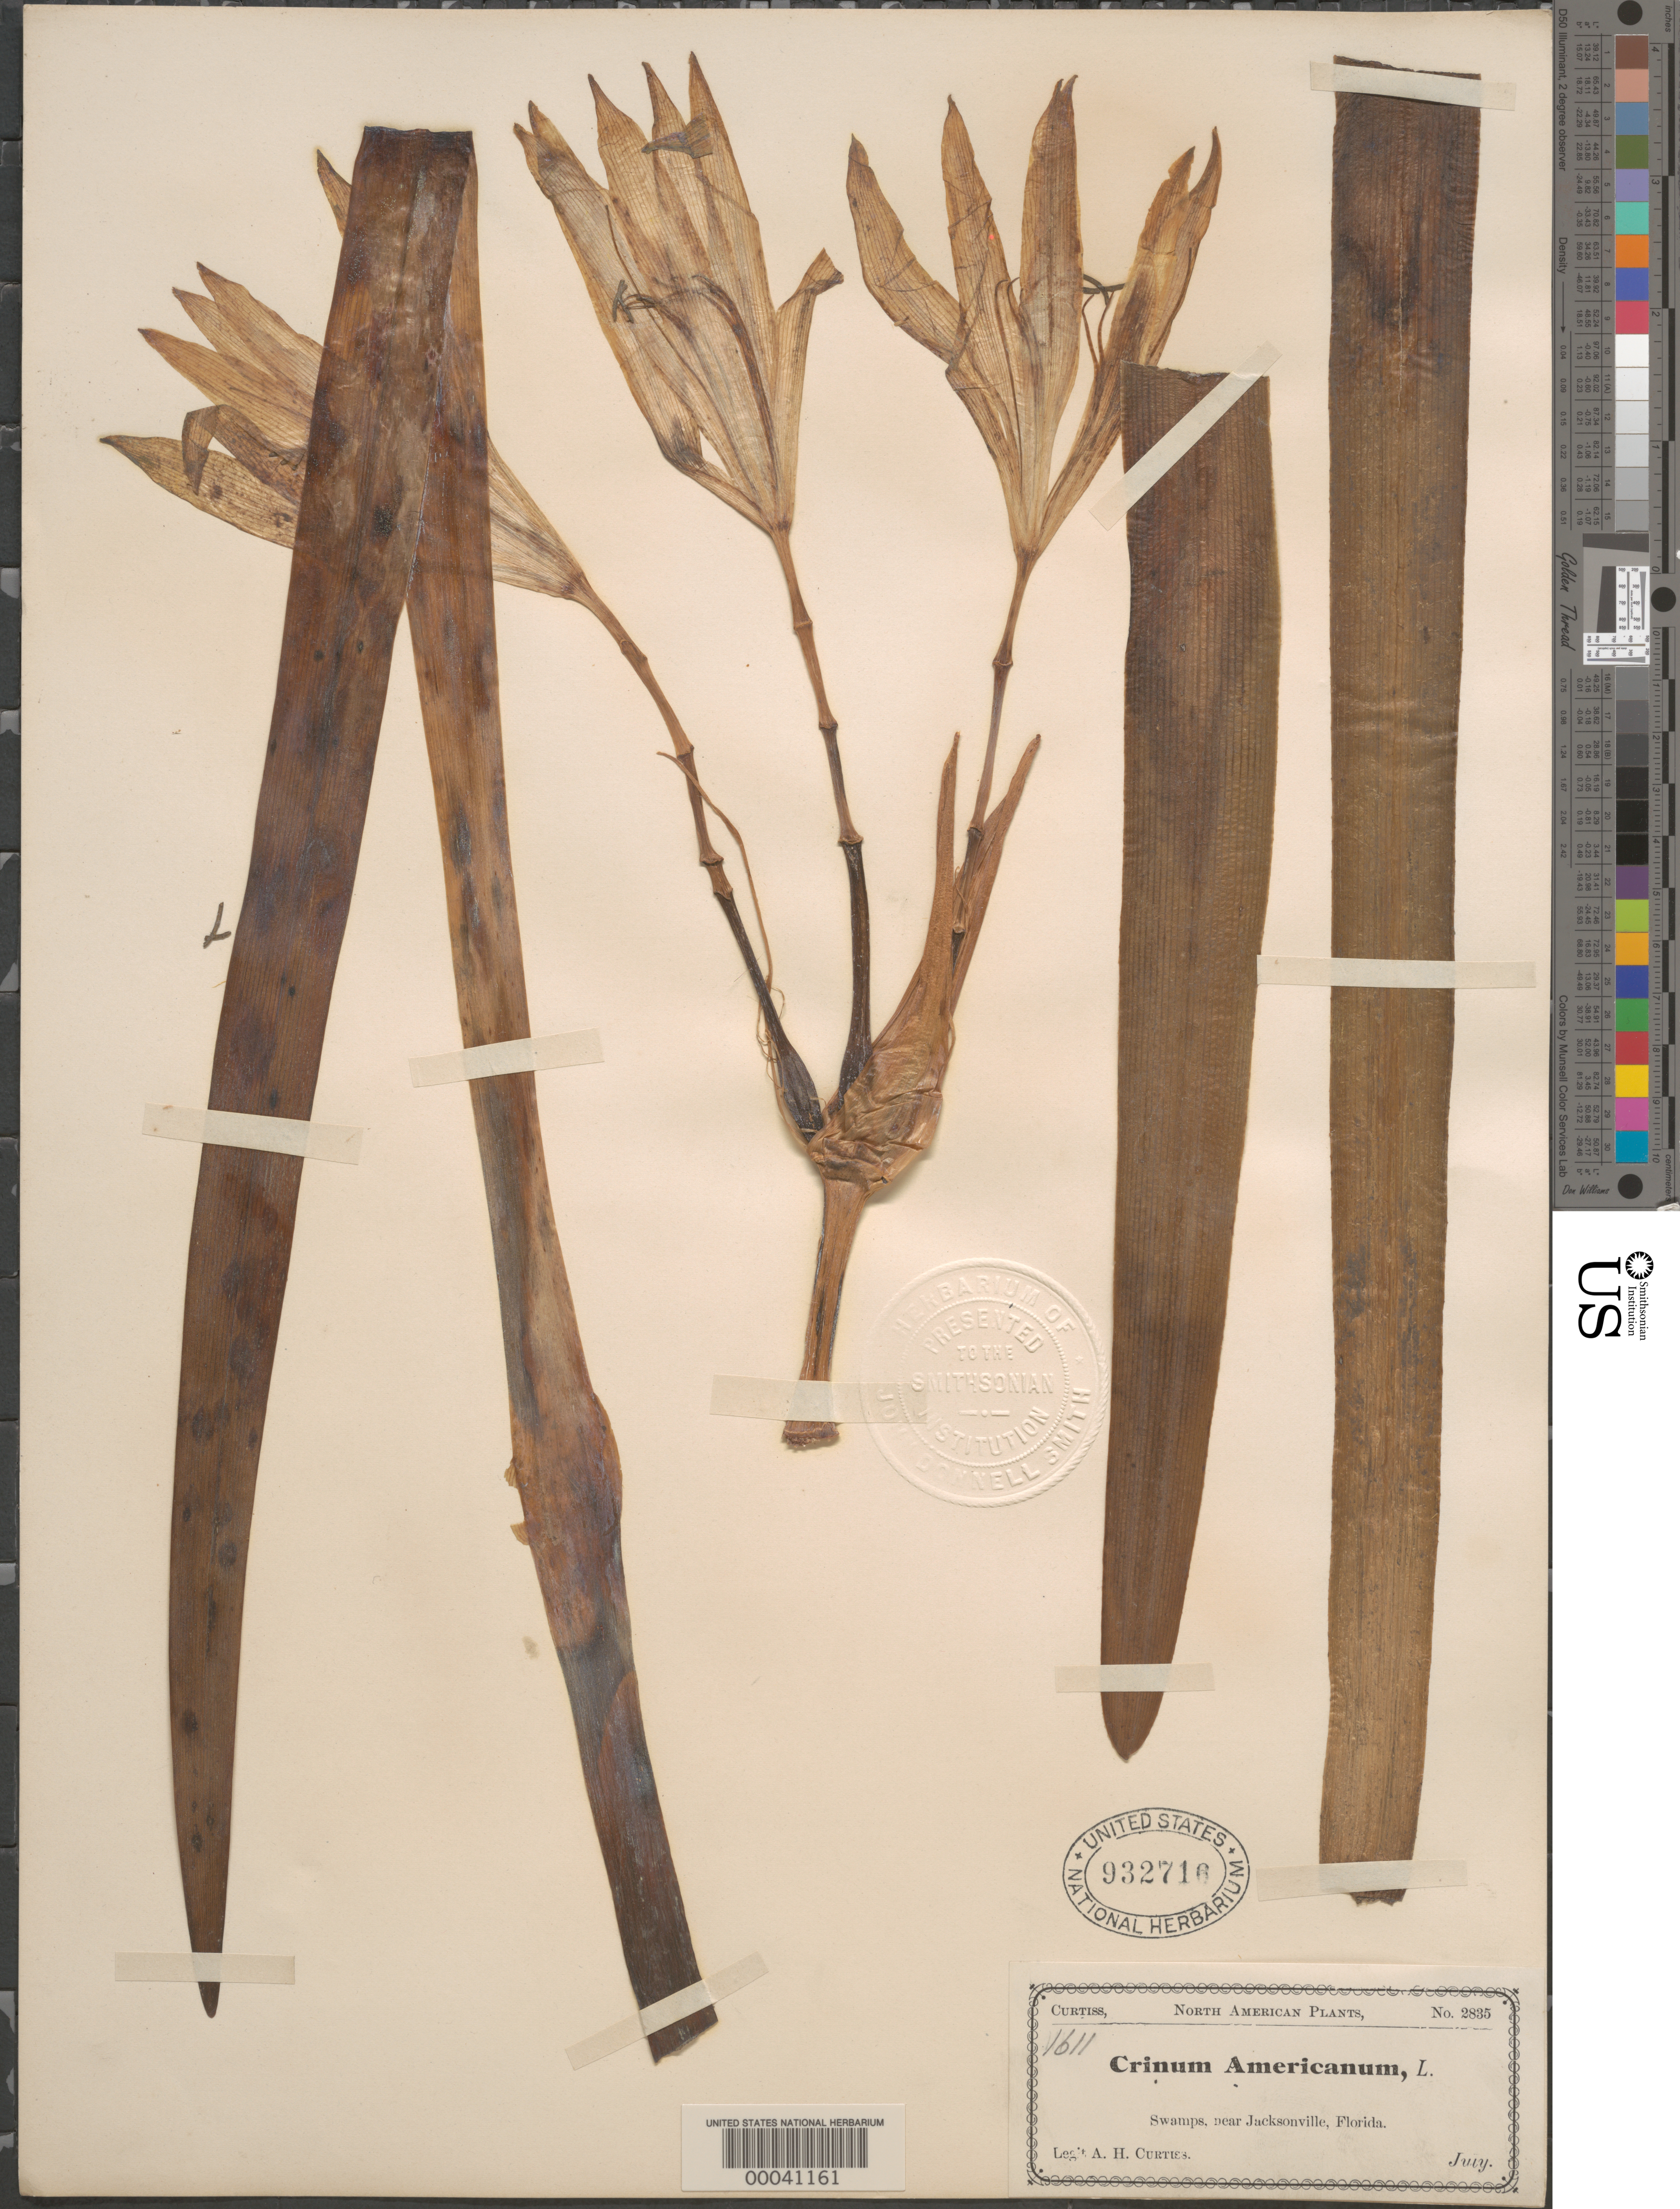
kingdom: Plantae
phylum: Tracheophyta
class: Liliopsida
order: Asparagales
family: Amaryllidaceae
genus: Crinum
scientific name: Crinum americanum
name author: L.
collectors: A. H. Curtiss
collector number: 2835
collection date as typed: Jul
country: United States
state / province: Florida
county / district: Duval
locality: Near jacksonville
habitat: Swamps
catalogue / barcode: US 932716